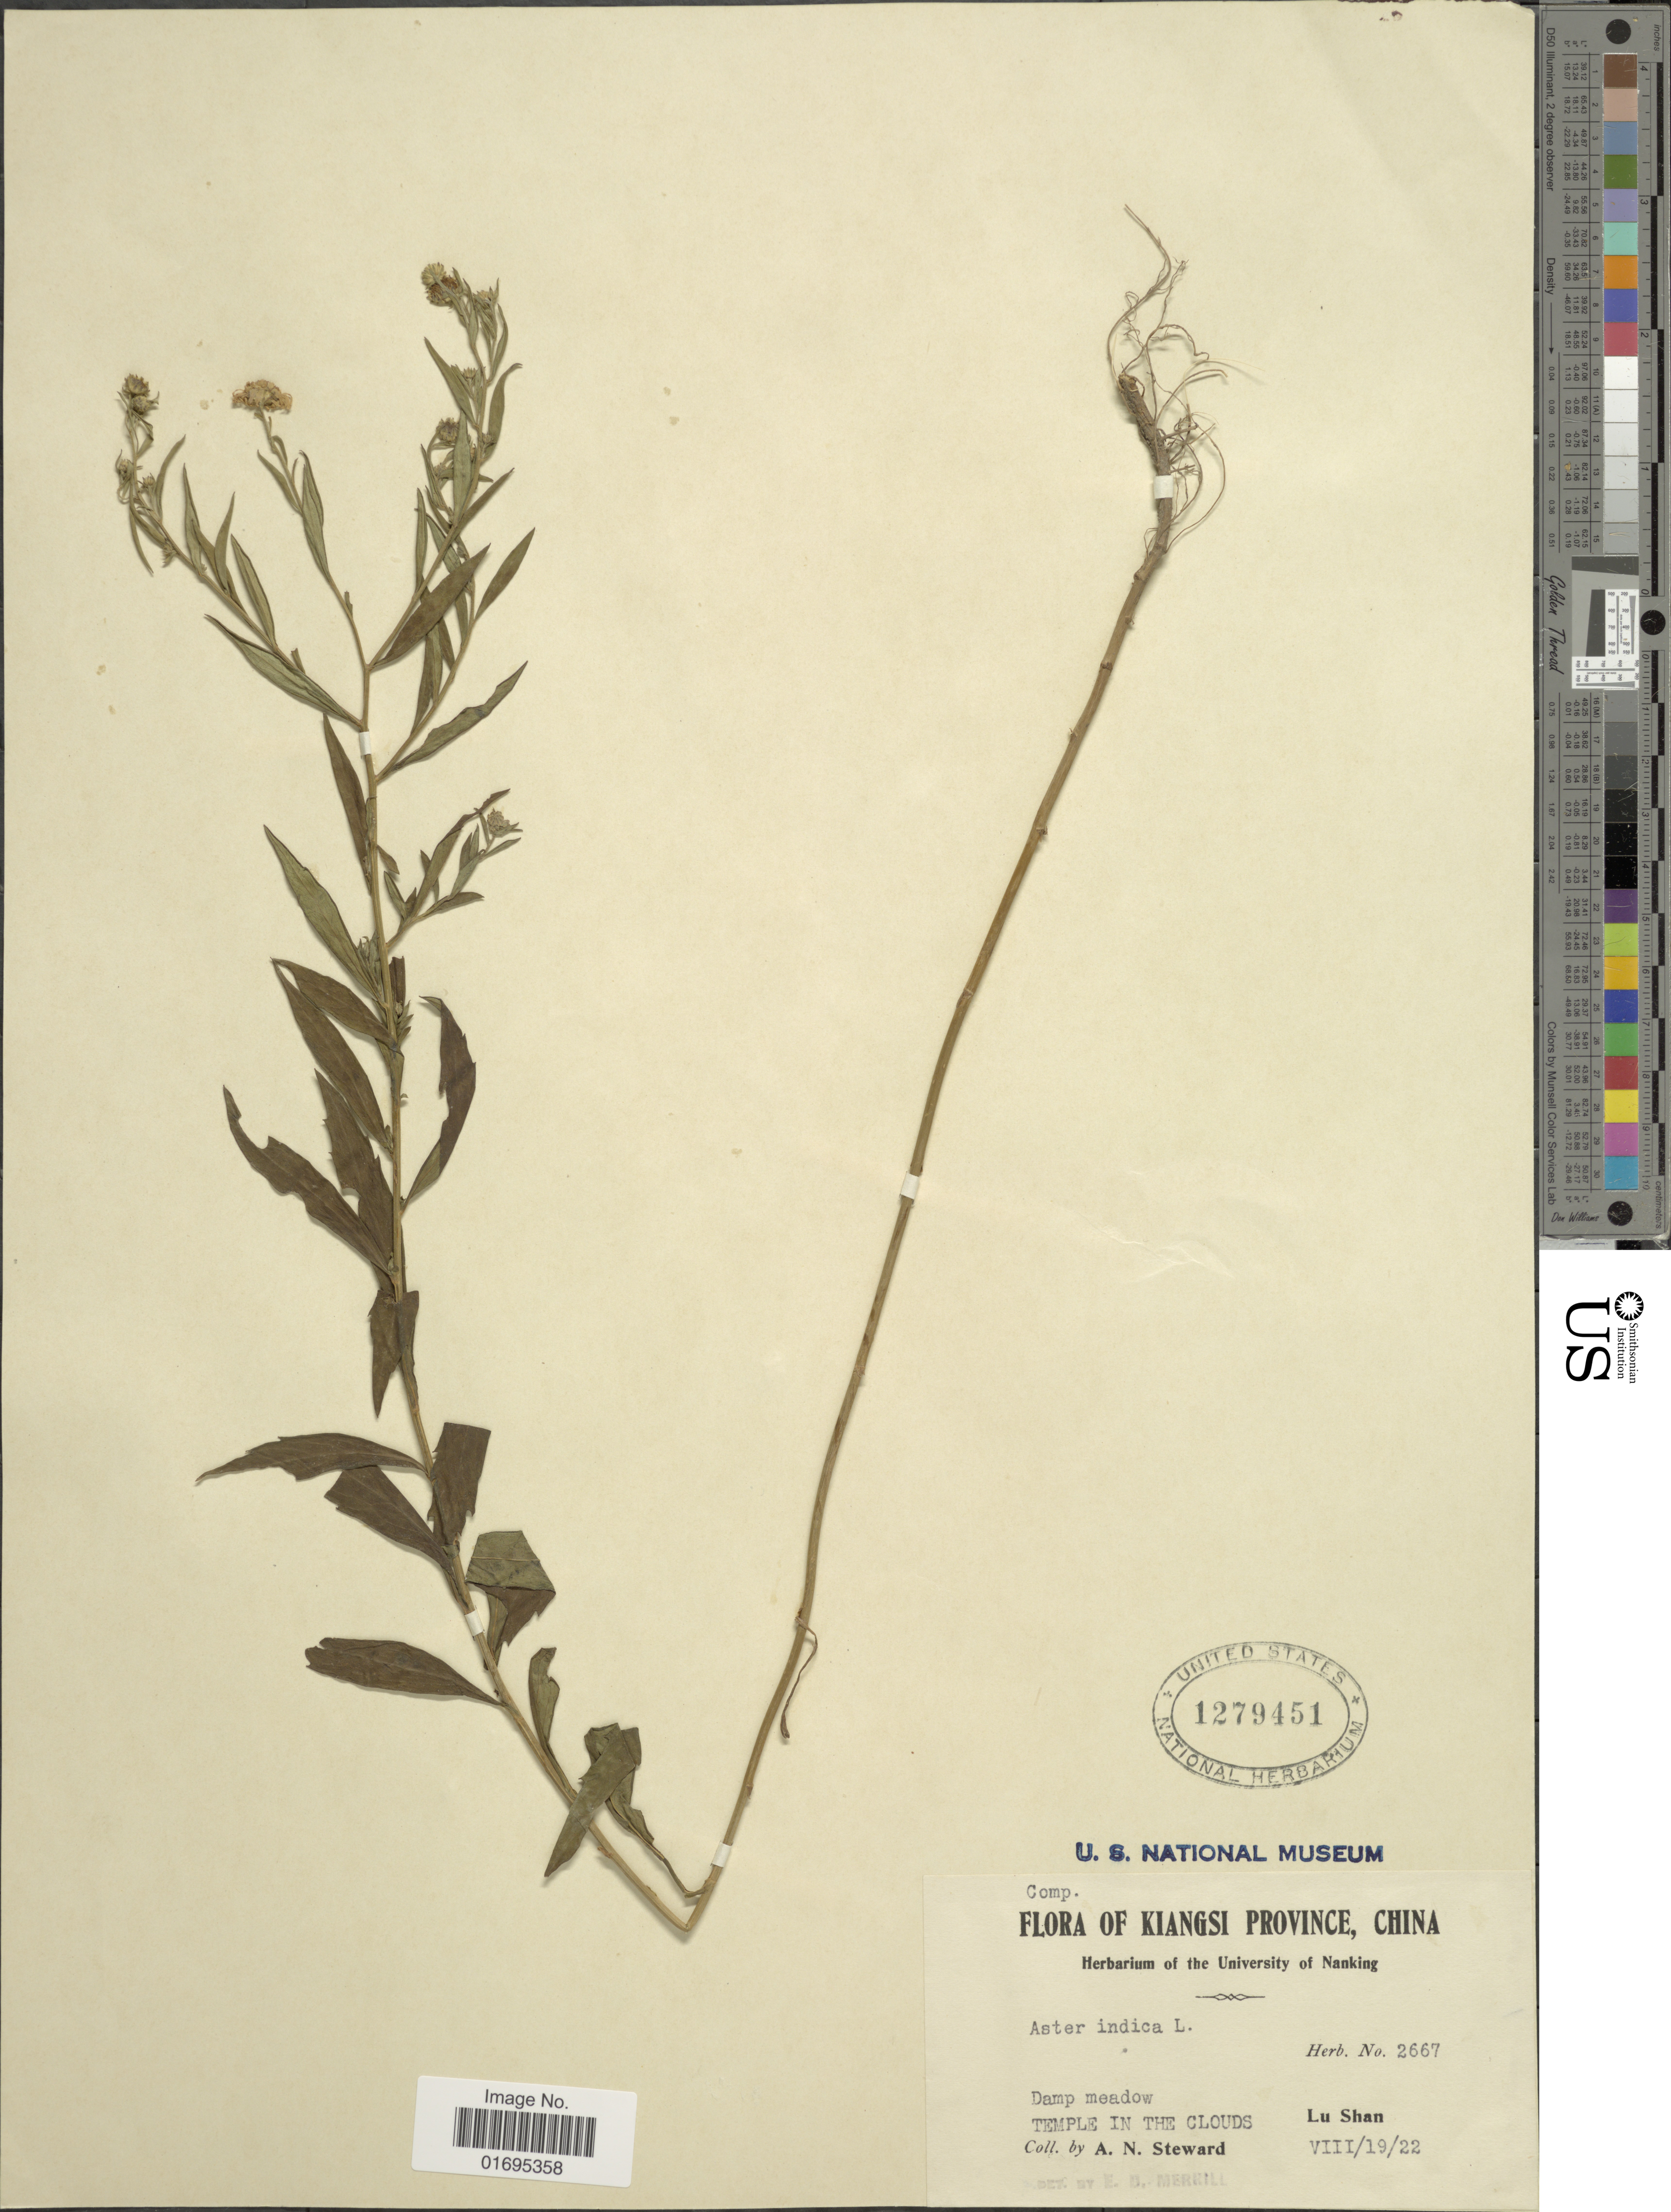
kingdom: Plantae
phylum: Tracheophyta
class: Magnoliopsida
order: Asterales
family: Asteraceae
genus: Kalimeris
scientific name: Kalimeris indica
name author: (L.) Sch. Bip.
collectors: A. N. Steward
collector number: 2667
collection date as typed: Transcribed d/m/y: 19/8/22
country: China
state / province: Jiangxi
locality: Kiangsi Province, Damp meadow, Lu Shan, temple in the coulds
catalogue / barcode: US 1279451